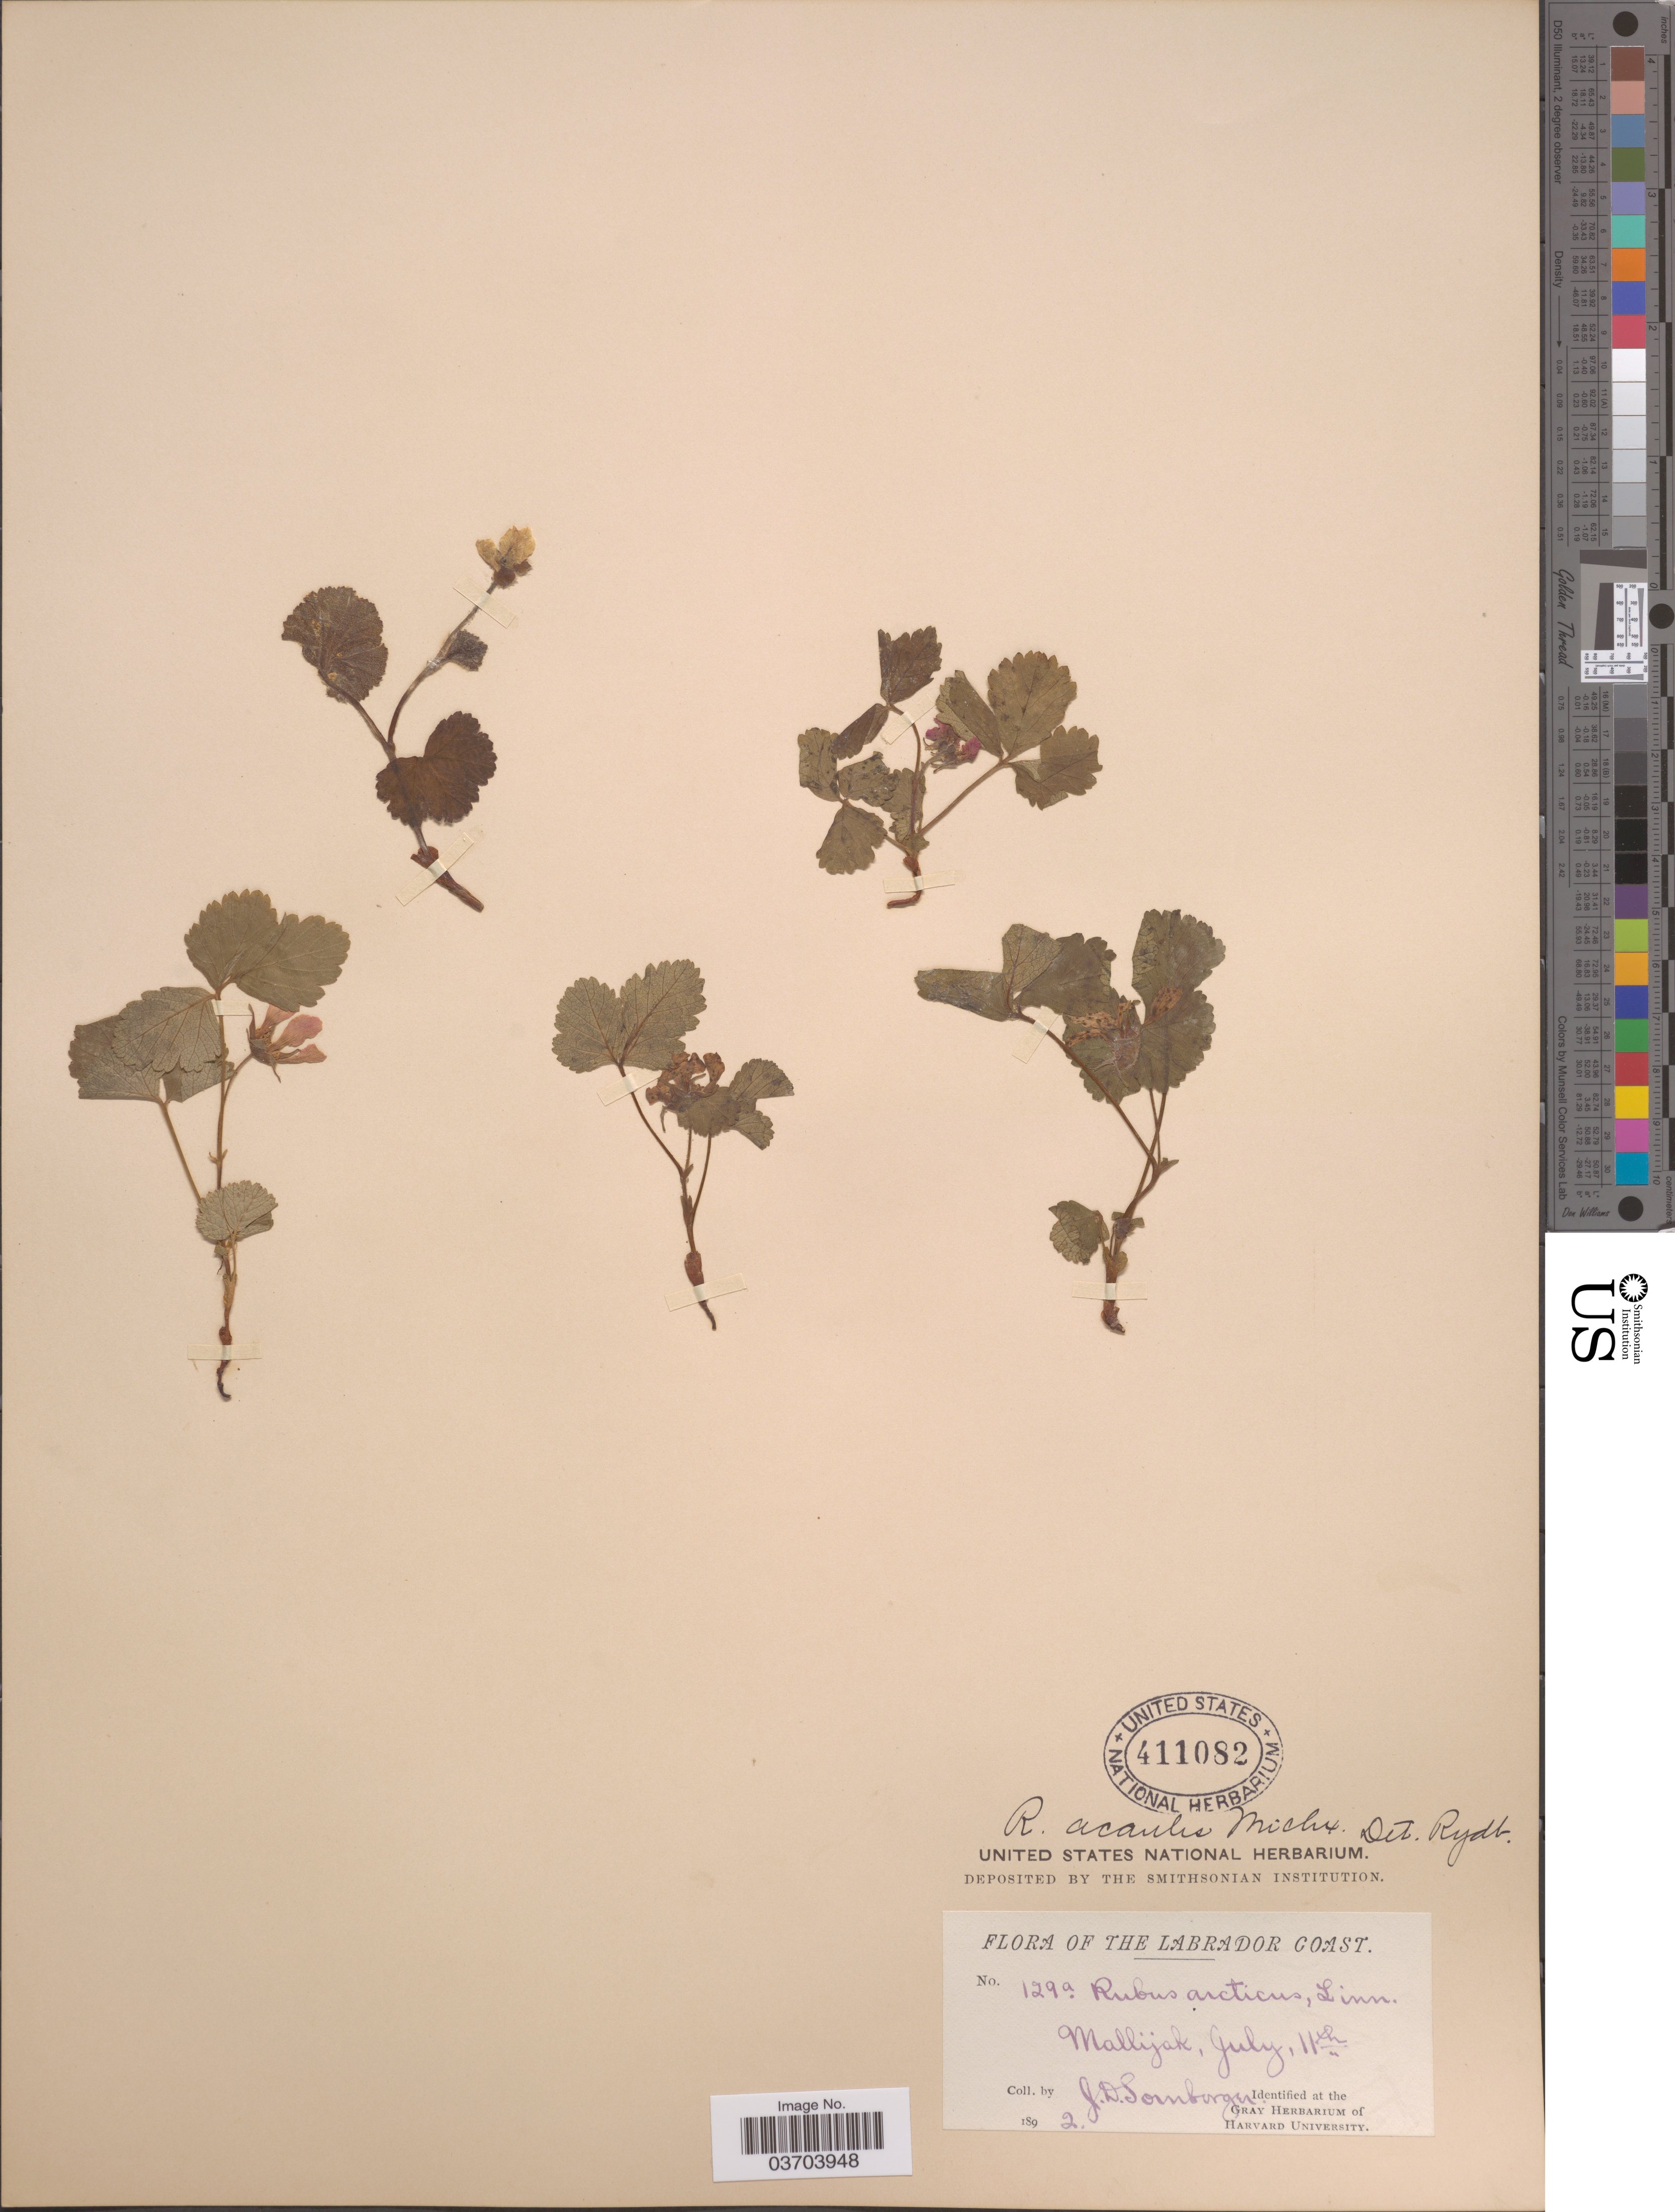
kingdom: Plantae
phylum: Tracheophyta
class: Magnoliopsida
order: Rosales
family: Rosaceae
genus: Rubus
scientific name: Rubus acaulis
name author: Michx.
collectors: J. Sornborger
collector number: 129a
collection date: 1892-07-11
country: Canada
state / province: Newfoundland and Labrador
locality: The Labrador Coast. Mallijak.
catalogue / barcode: US 411082